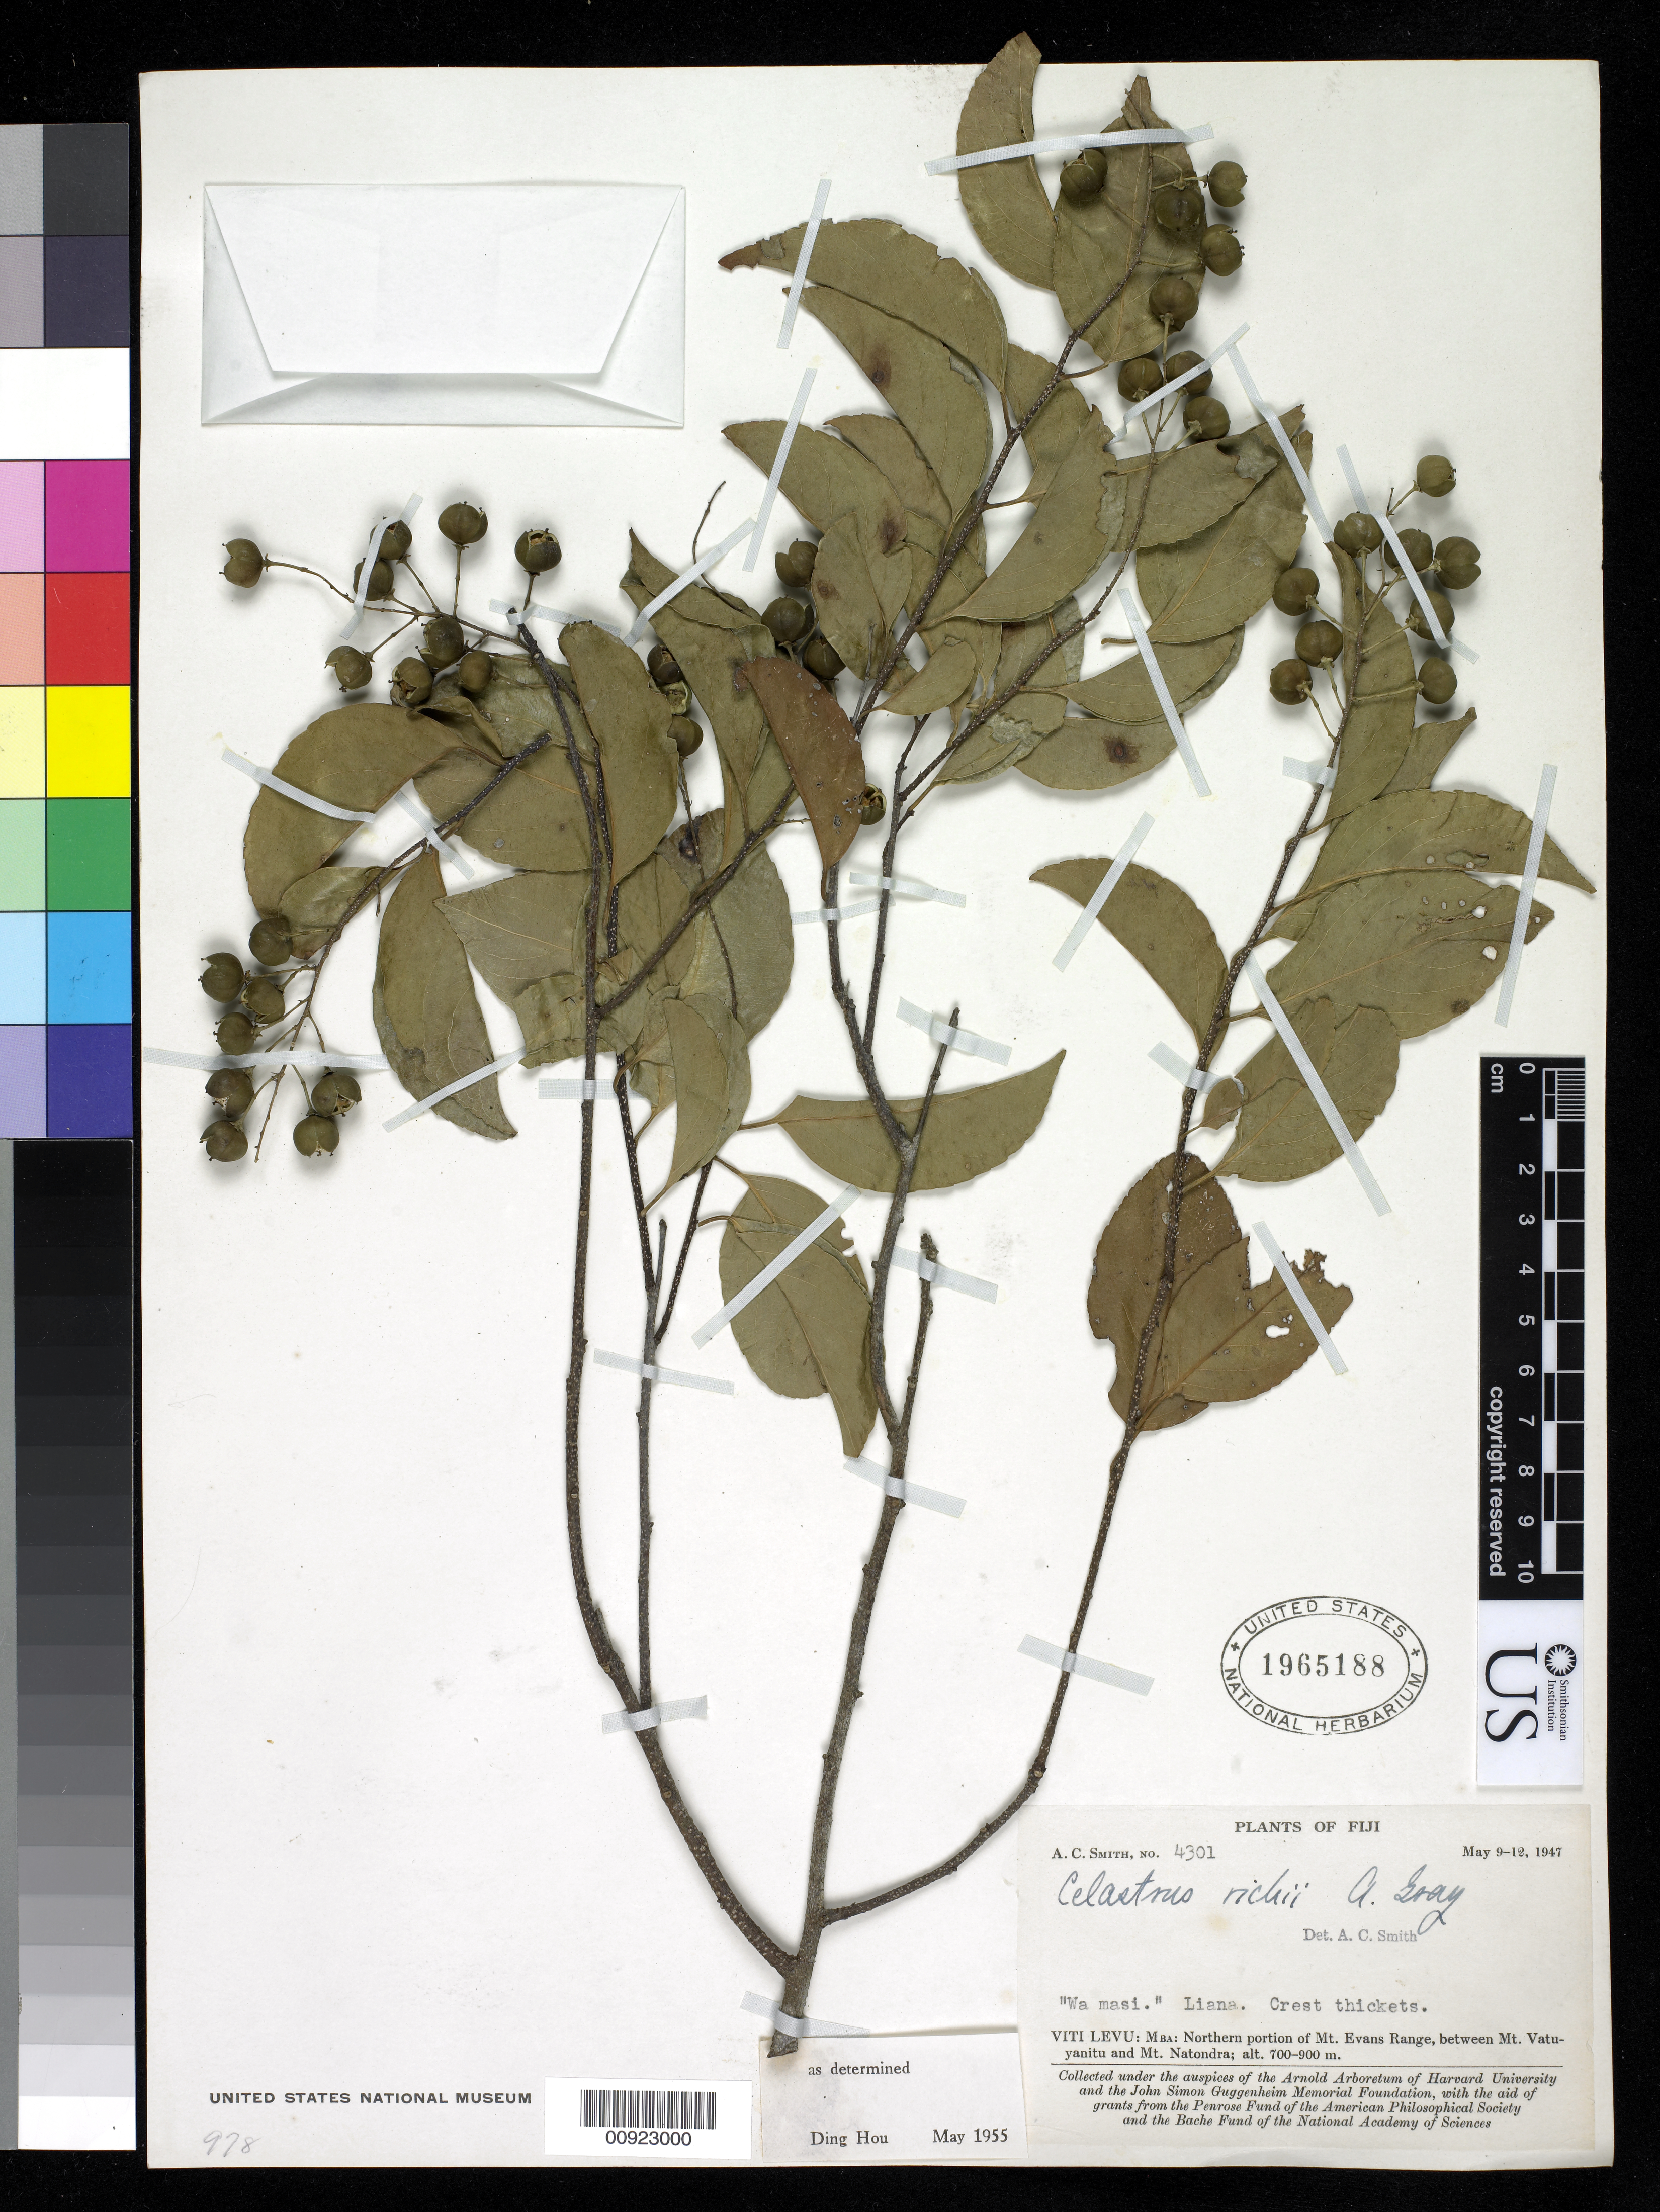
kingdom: Plantae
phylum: Tracheophyta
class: Magnoliopsida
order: Celastrales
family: Celastraceae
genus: Celastrus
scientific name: Celastrus richii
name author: A. Gray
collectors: C. A. Smith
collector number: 4301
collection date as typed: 09 May 1947 to 12 May 1947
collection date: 1947-05-09/1947-05-12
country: Fiji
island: Viti Levu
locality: Mba: Northern portion of Mt. Evans Range, between Mt. Vatuyanitu and Mt. Natondra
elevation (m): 700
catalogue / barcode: US 1965188